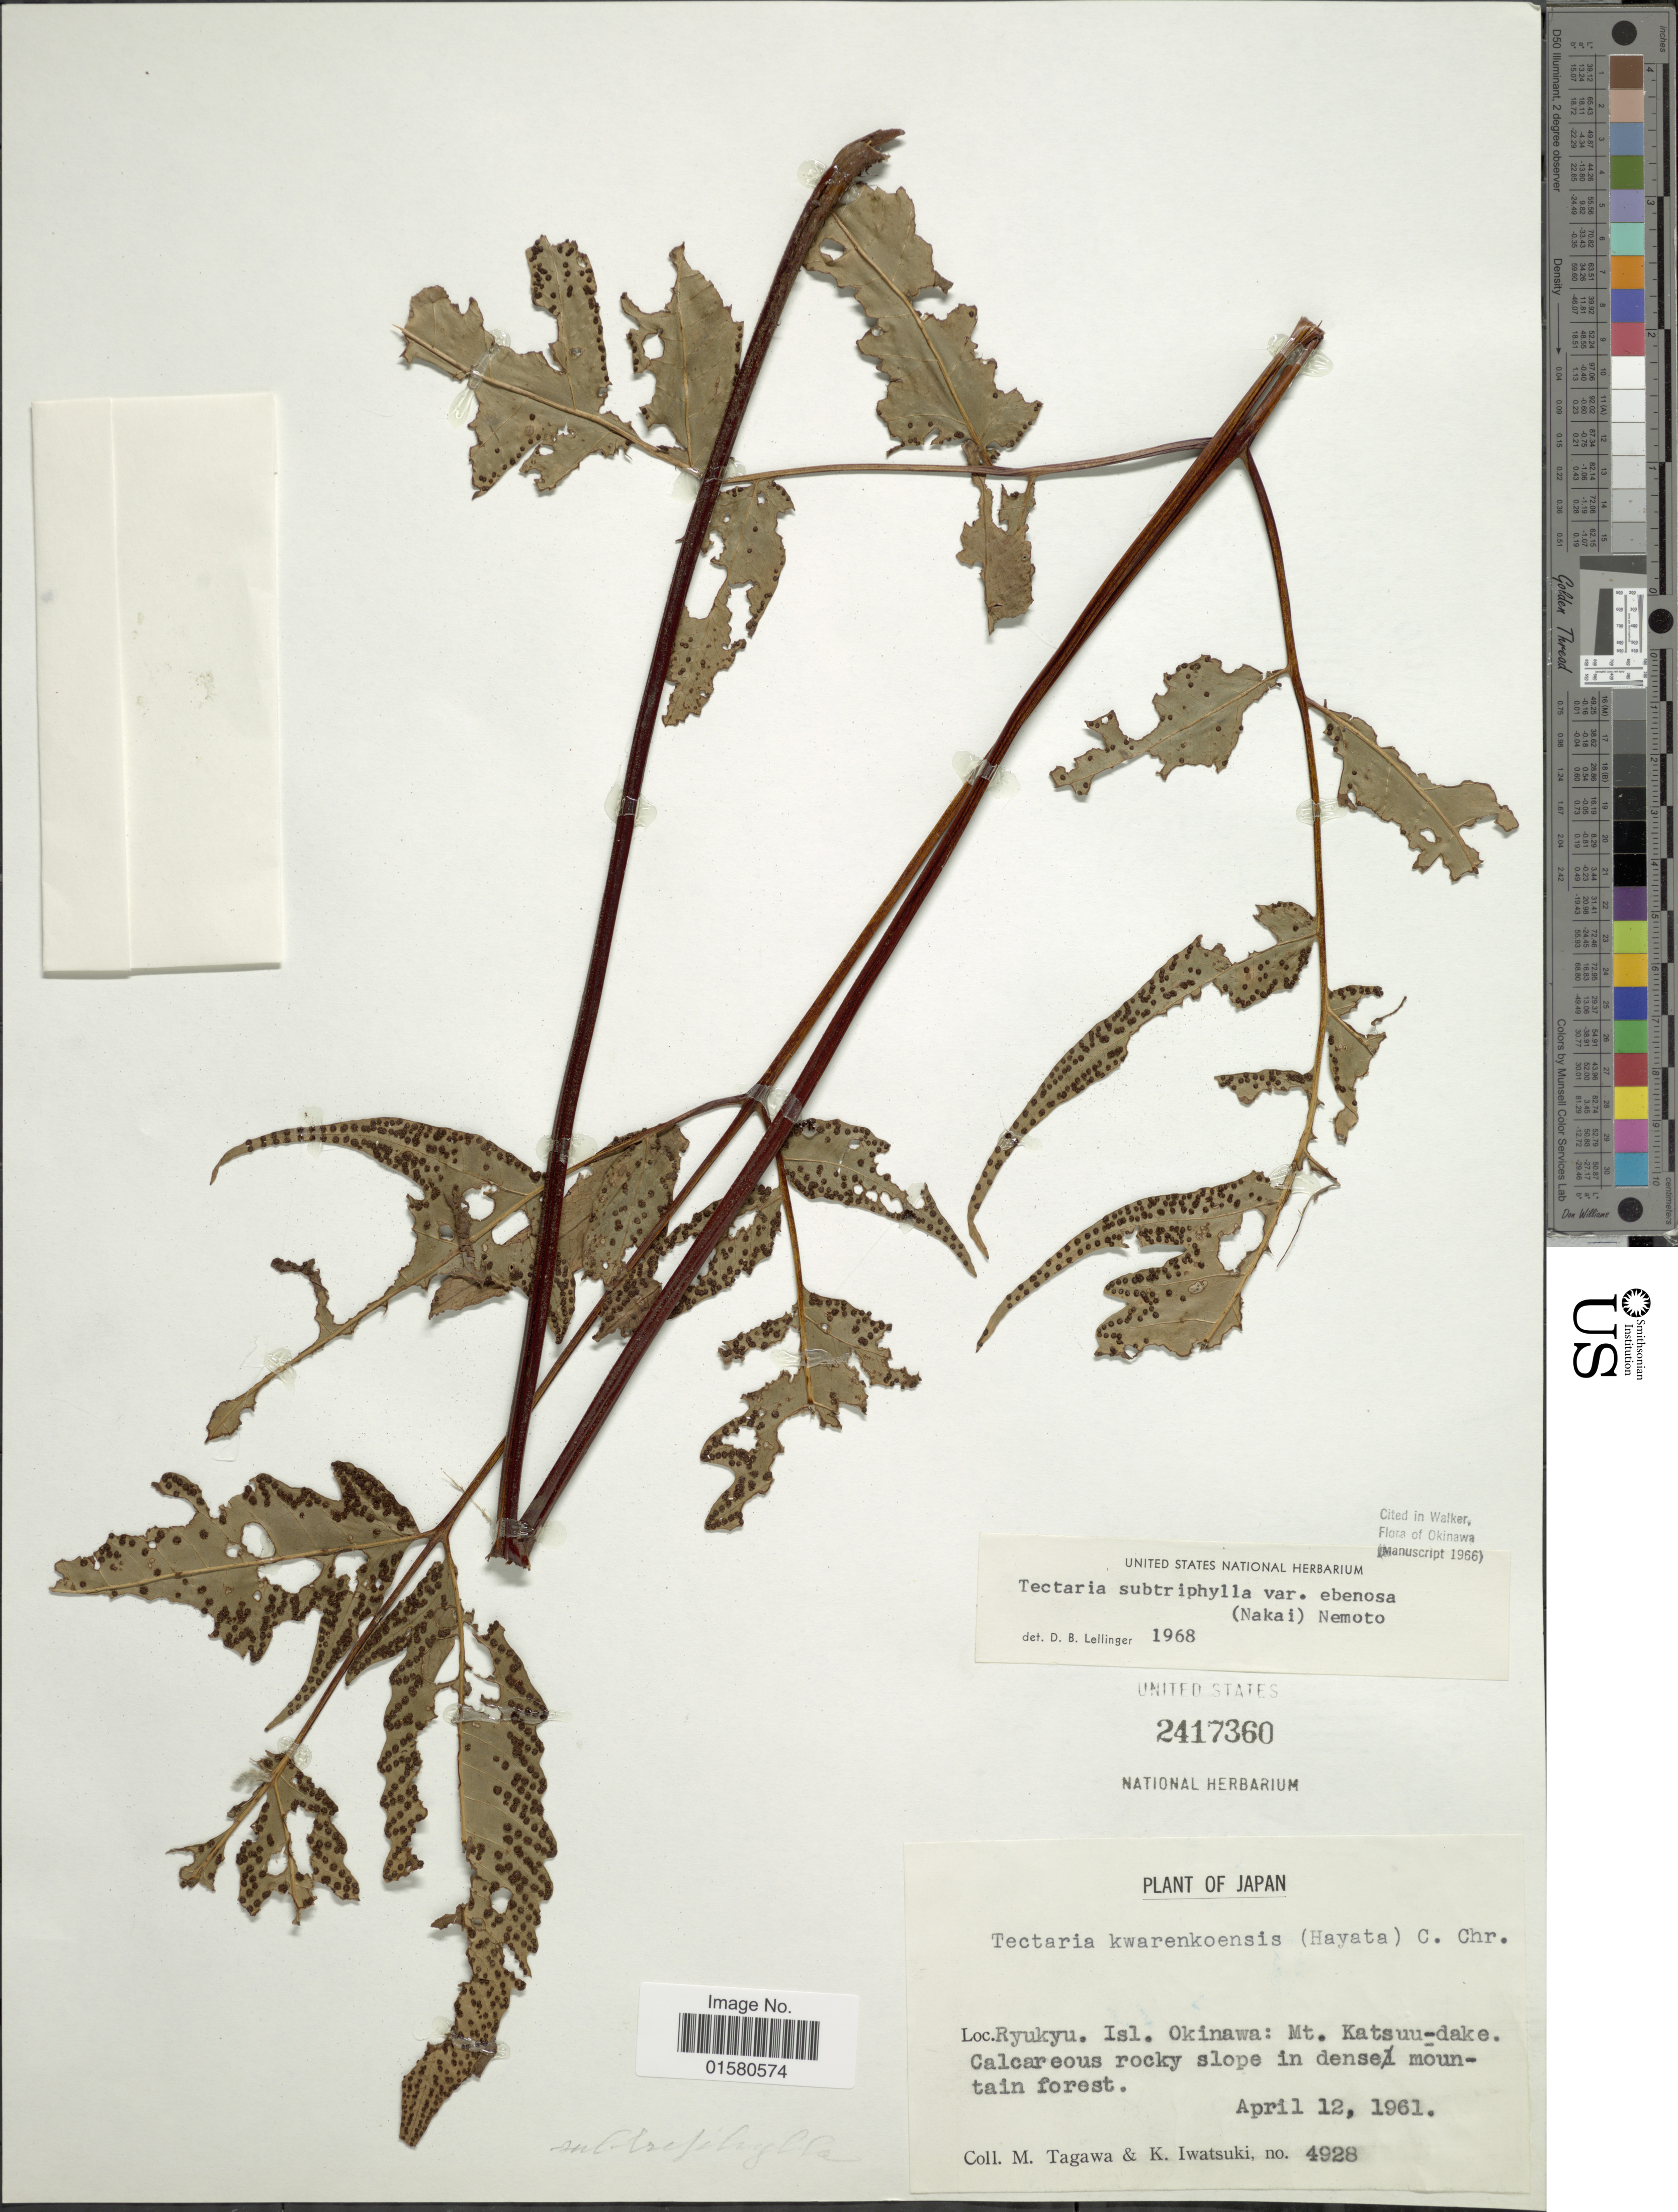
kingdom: Plantae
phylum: Tracheophyta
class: Polypodiopsida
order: Polypodiales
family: Tectariaceae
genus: Tectaria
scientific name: Tectaria subtriphylla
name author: (Hook. & Arn.) Copel.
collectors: M. Tagawa & K. Iwatsuki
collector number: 4926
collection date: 1961-04-12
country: Japan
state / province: Okinawa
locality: Ryukyu, Isl, Okinawa, Mt. Katsuu-dake, Calcareous rocky slope in dense mountain forest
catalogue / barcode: US 2417360